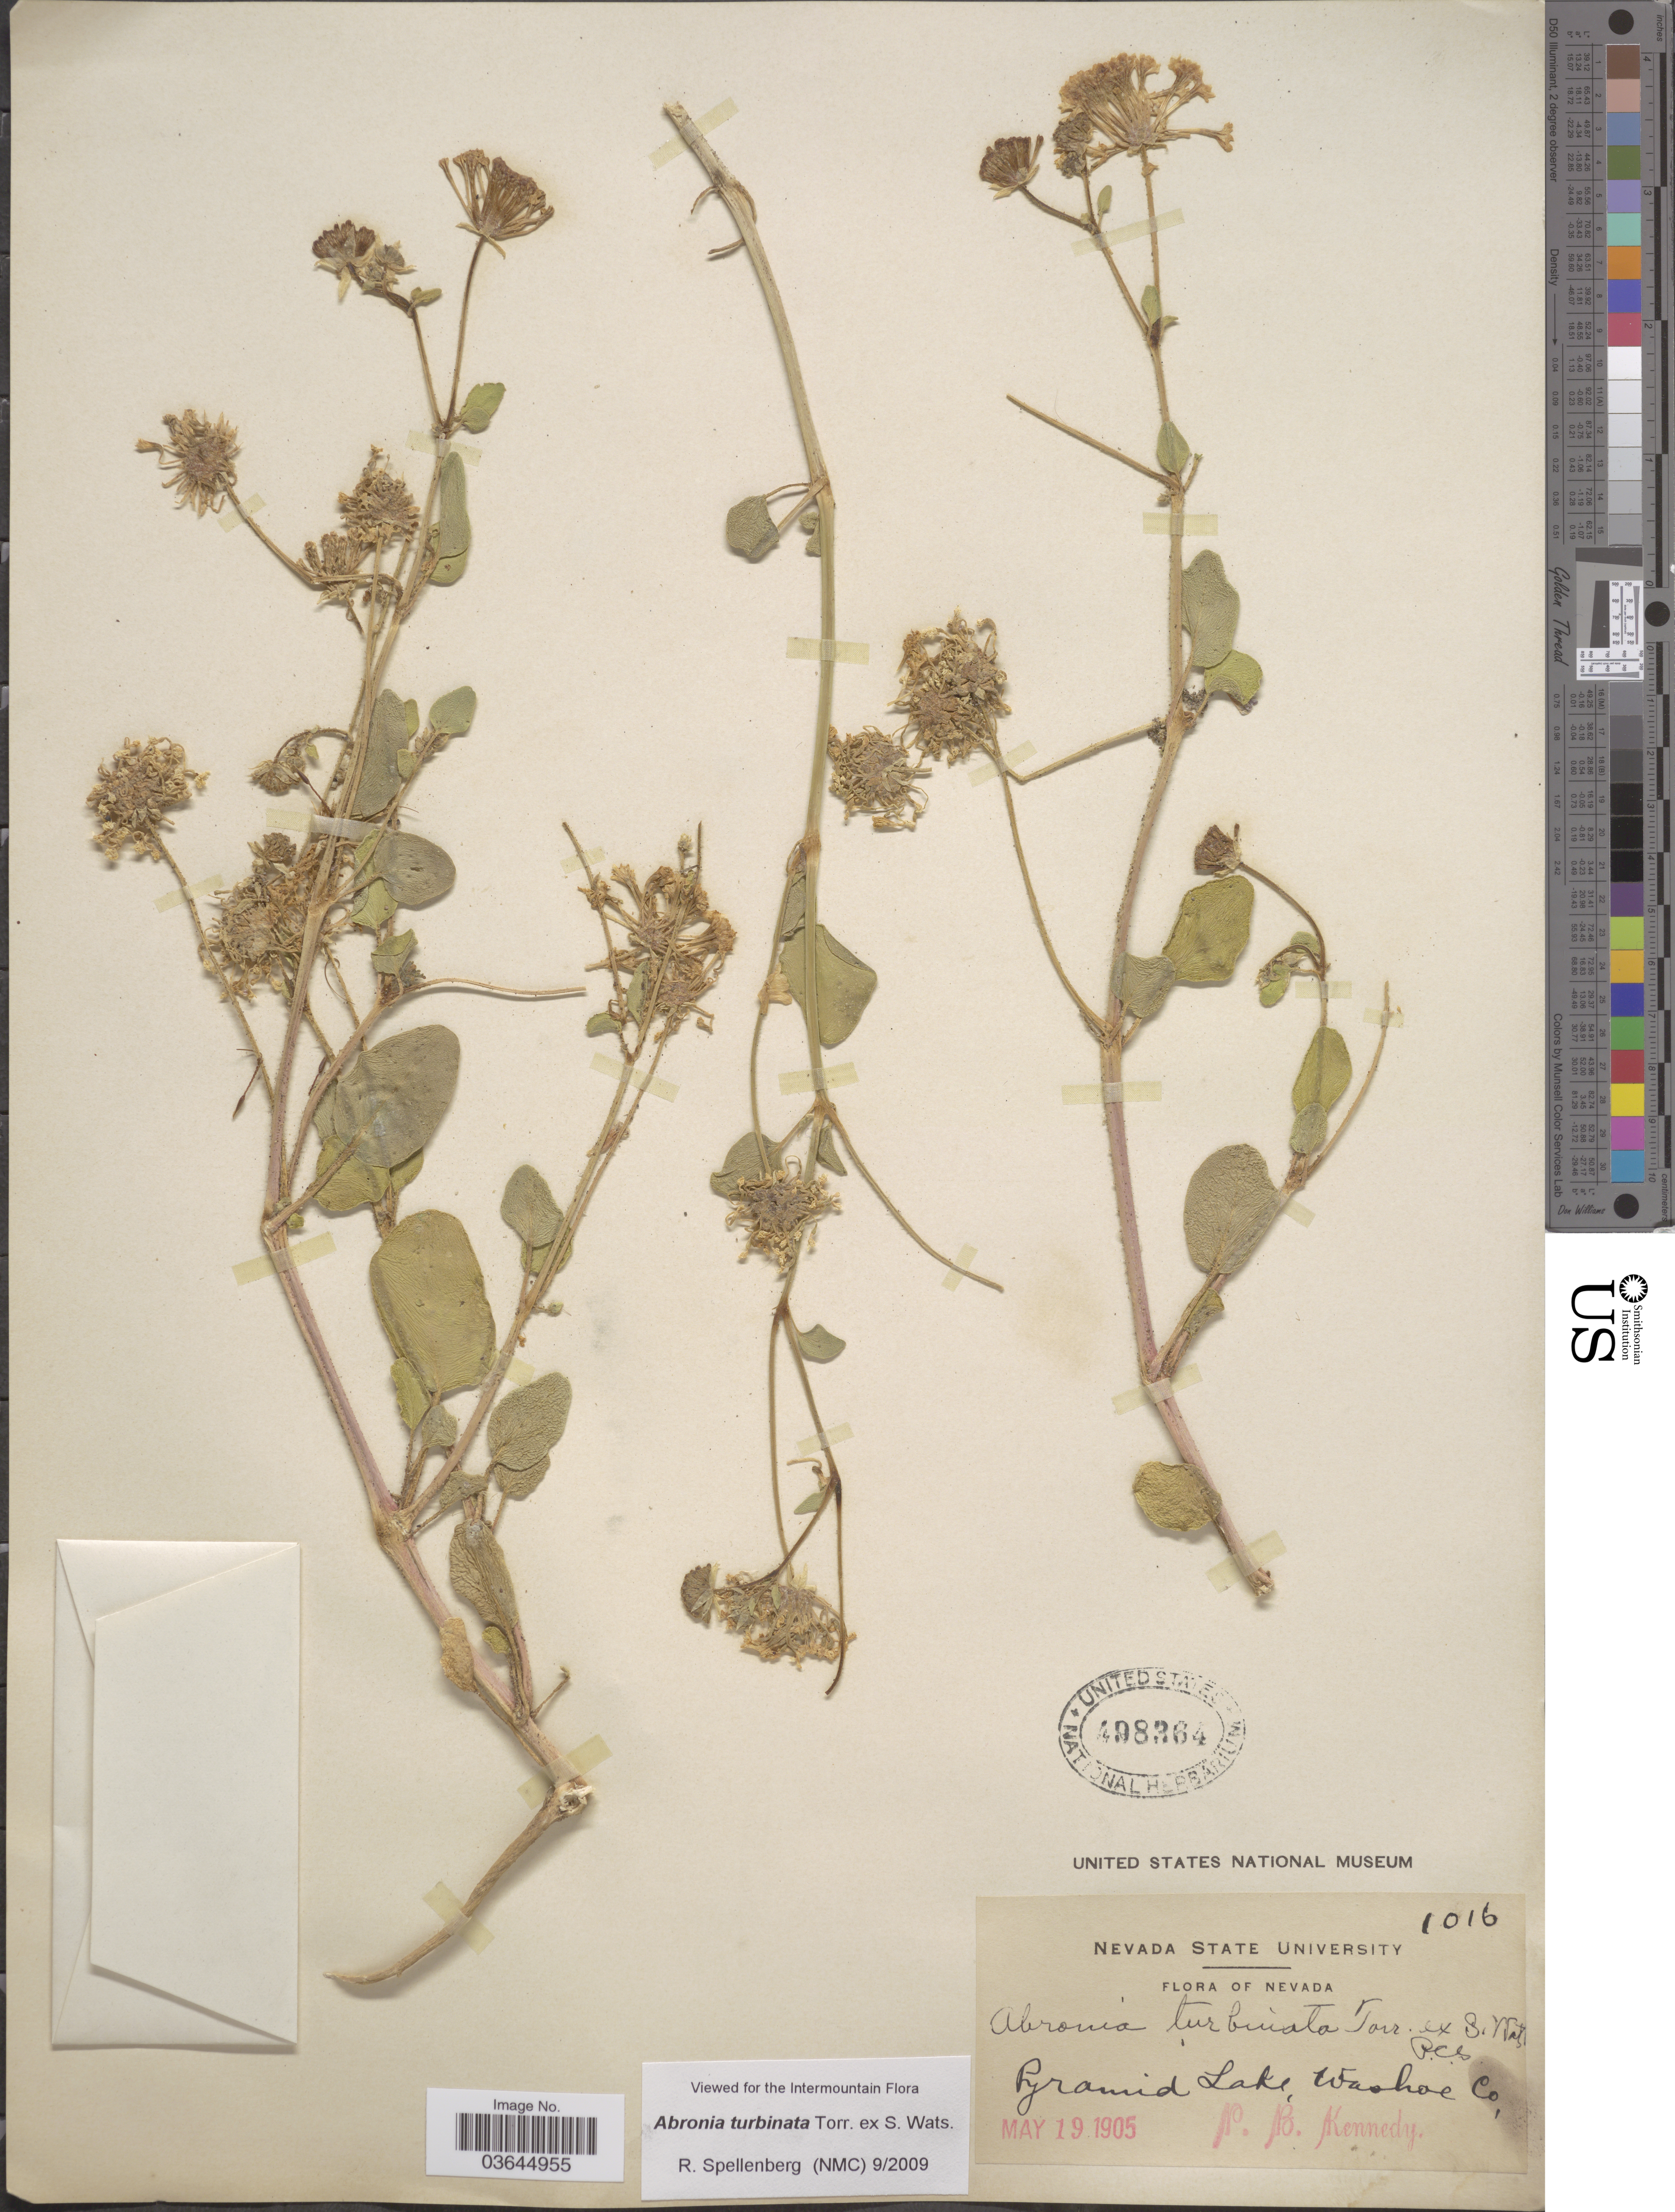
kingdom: Plantae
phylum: Tracheophyta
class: Magnoliopsida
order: Caryophyllales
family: Nyctaginaceae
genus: Abronia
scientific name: Abronia turbinata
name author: Torr. ex S. Watson in C. King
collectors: P. B. Kennedy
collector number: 1016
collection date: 1905-05-19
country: United States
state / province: Nevada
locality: Pyramid Lake, Washoe Co.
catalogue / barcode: US 498364